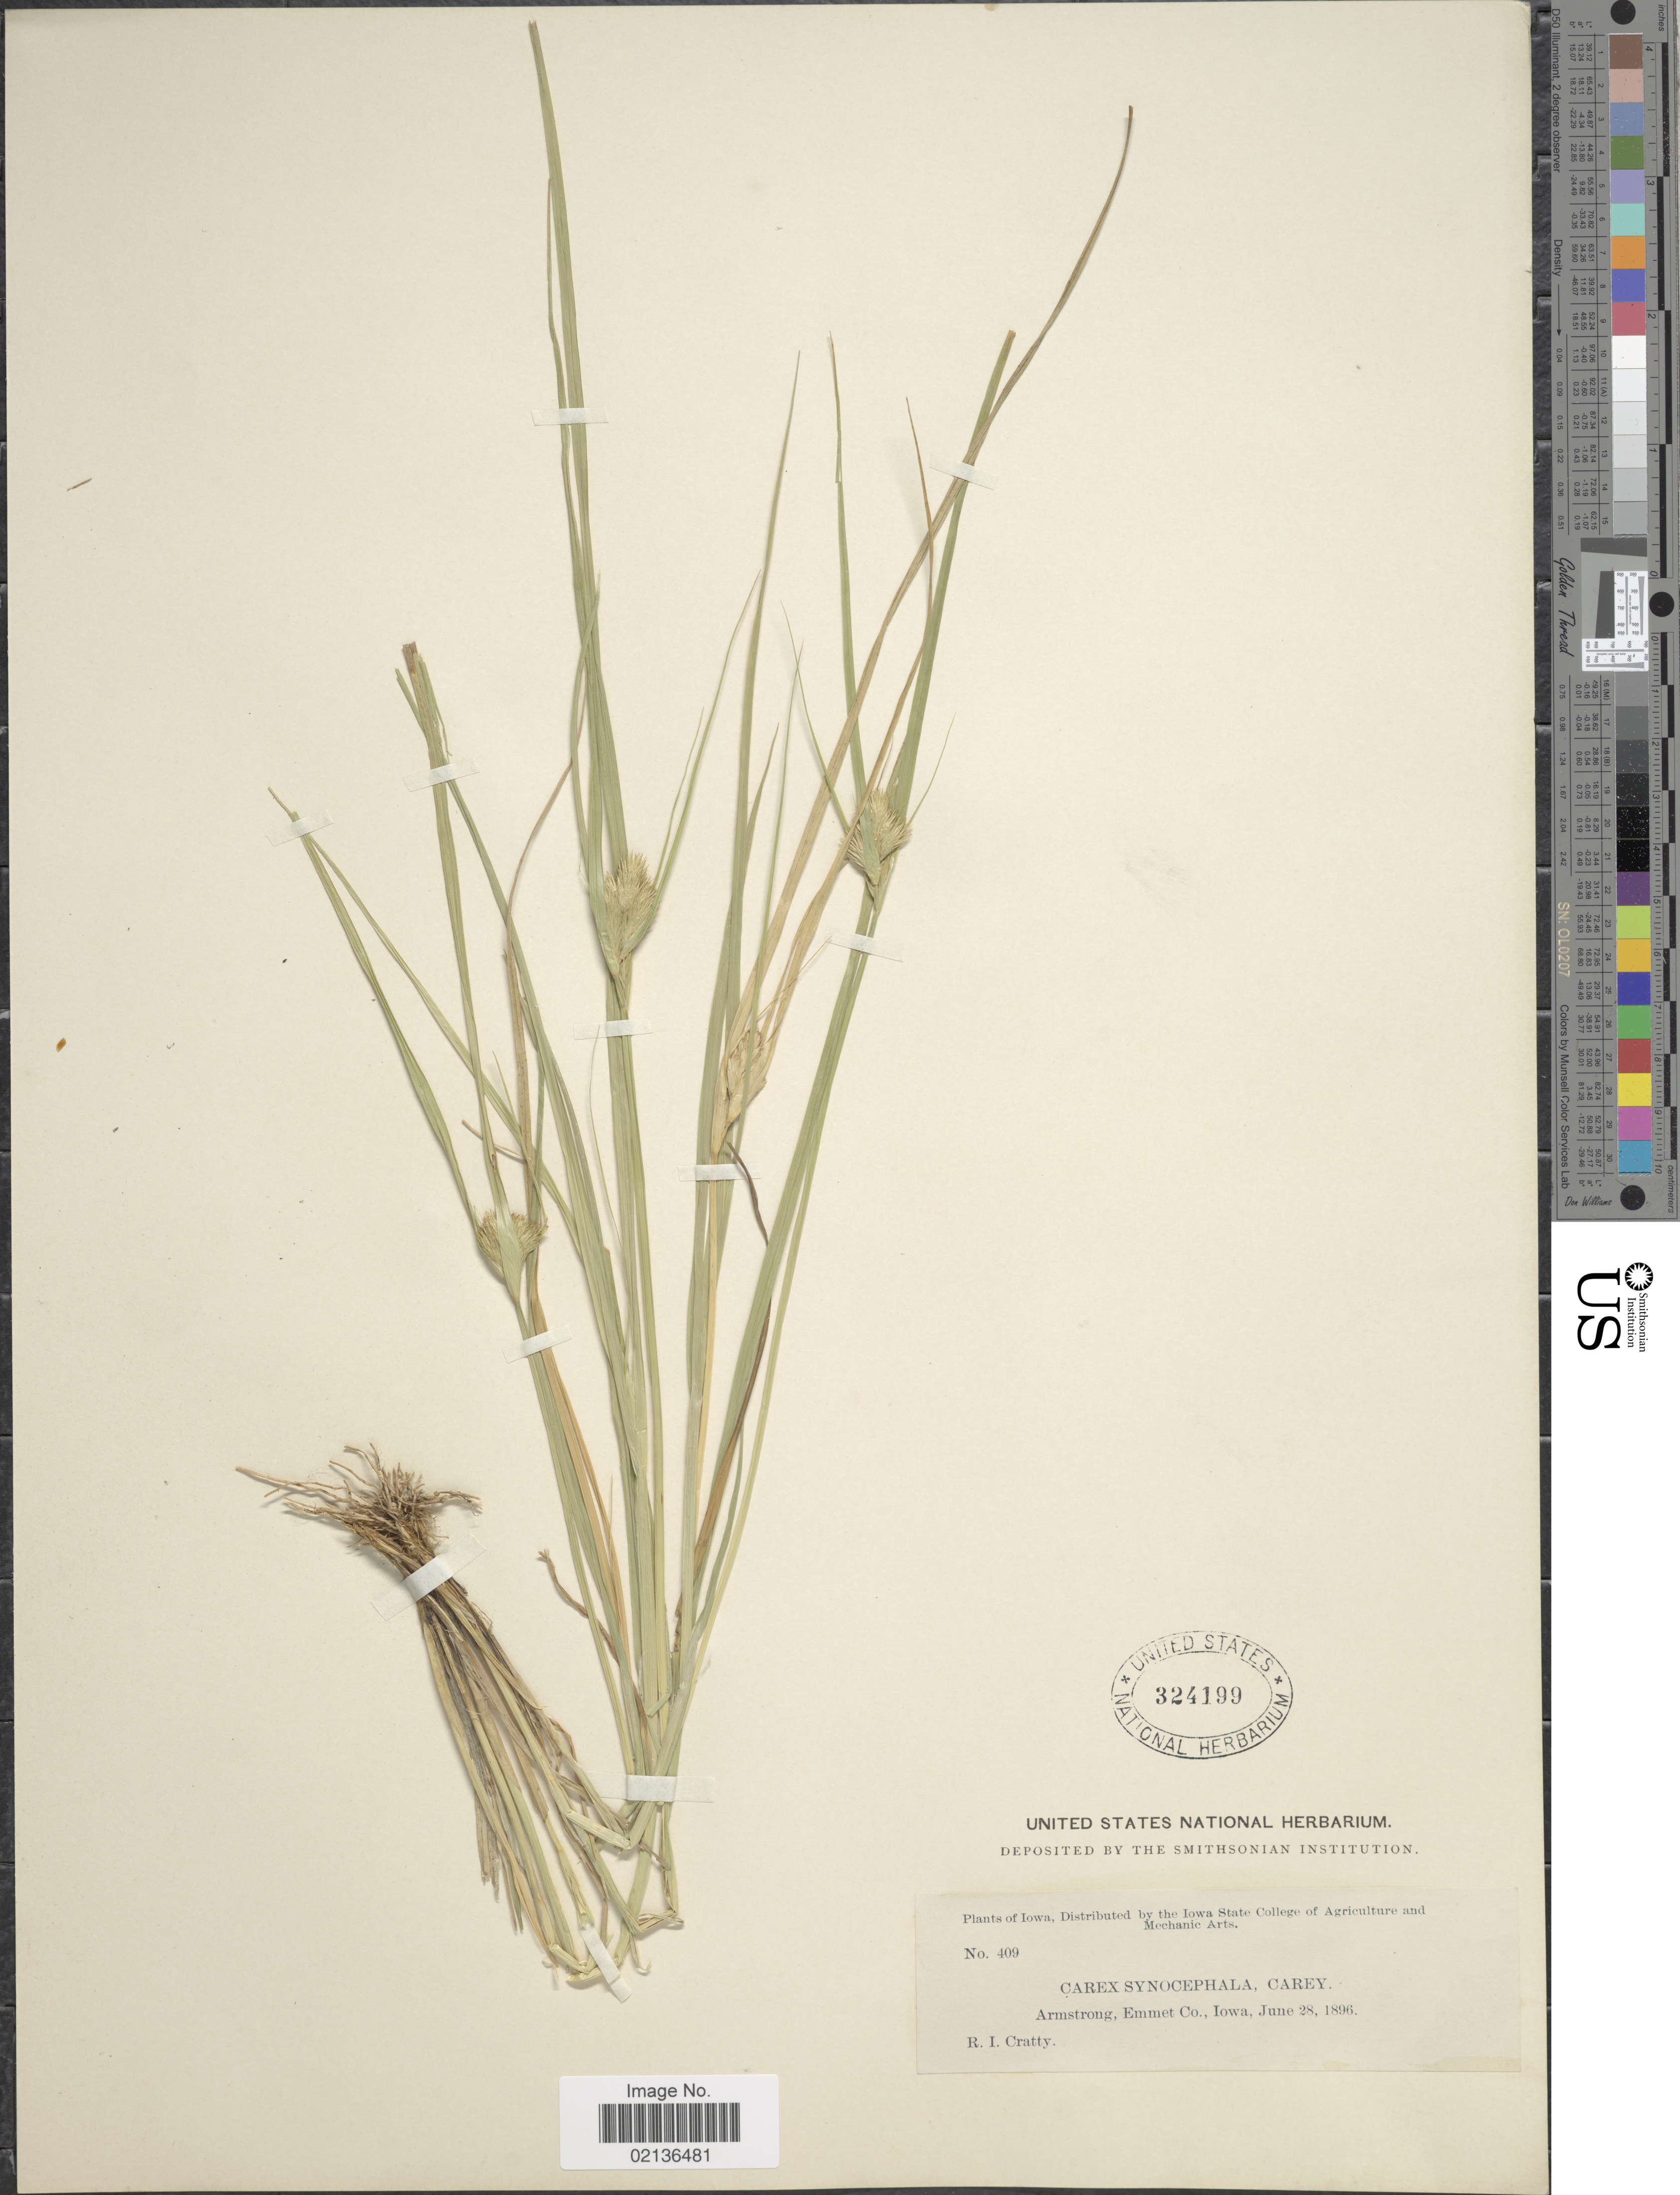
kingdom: Plantae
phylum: Tracheophyta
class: Liliopsida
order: Poales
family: Cyperaceae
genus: Carex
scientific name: Carex sychnocephala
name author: J. Carey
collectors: R. Cratty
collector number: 409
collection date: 1896-06-28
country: United States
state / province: Iowa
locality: Armstrong, Emmet Co., Iowa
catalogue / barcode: US 324199